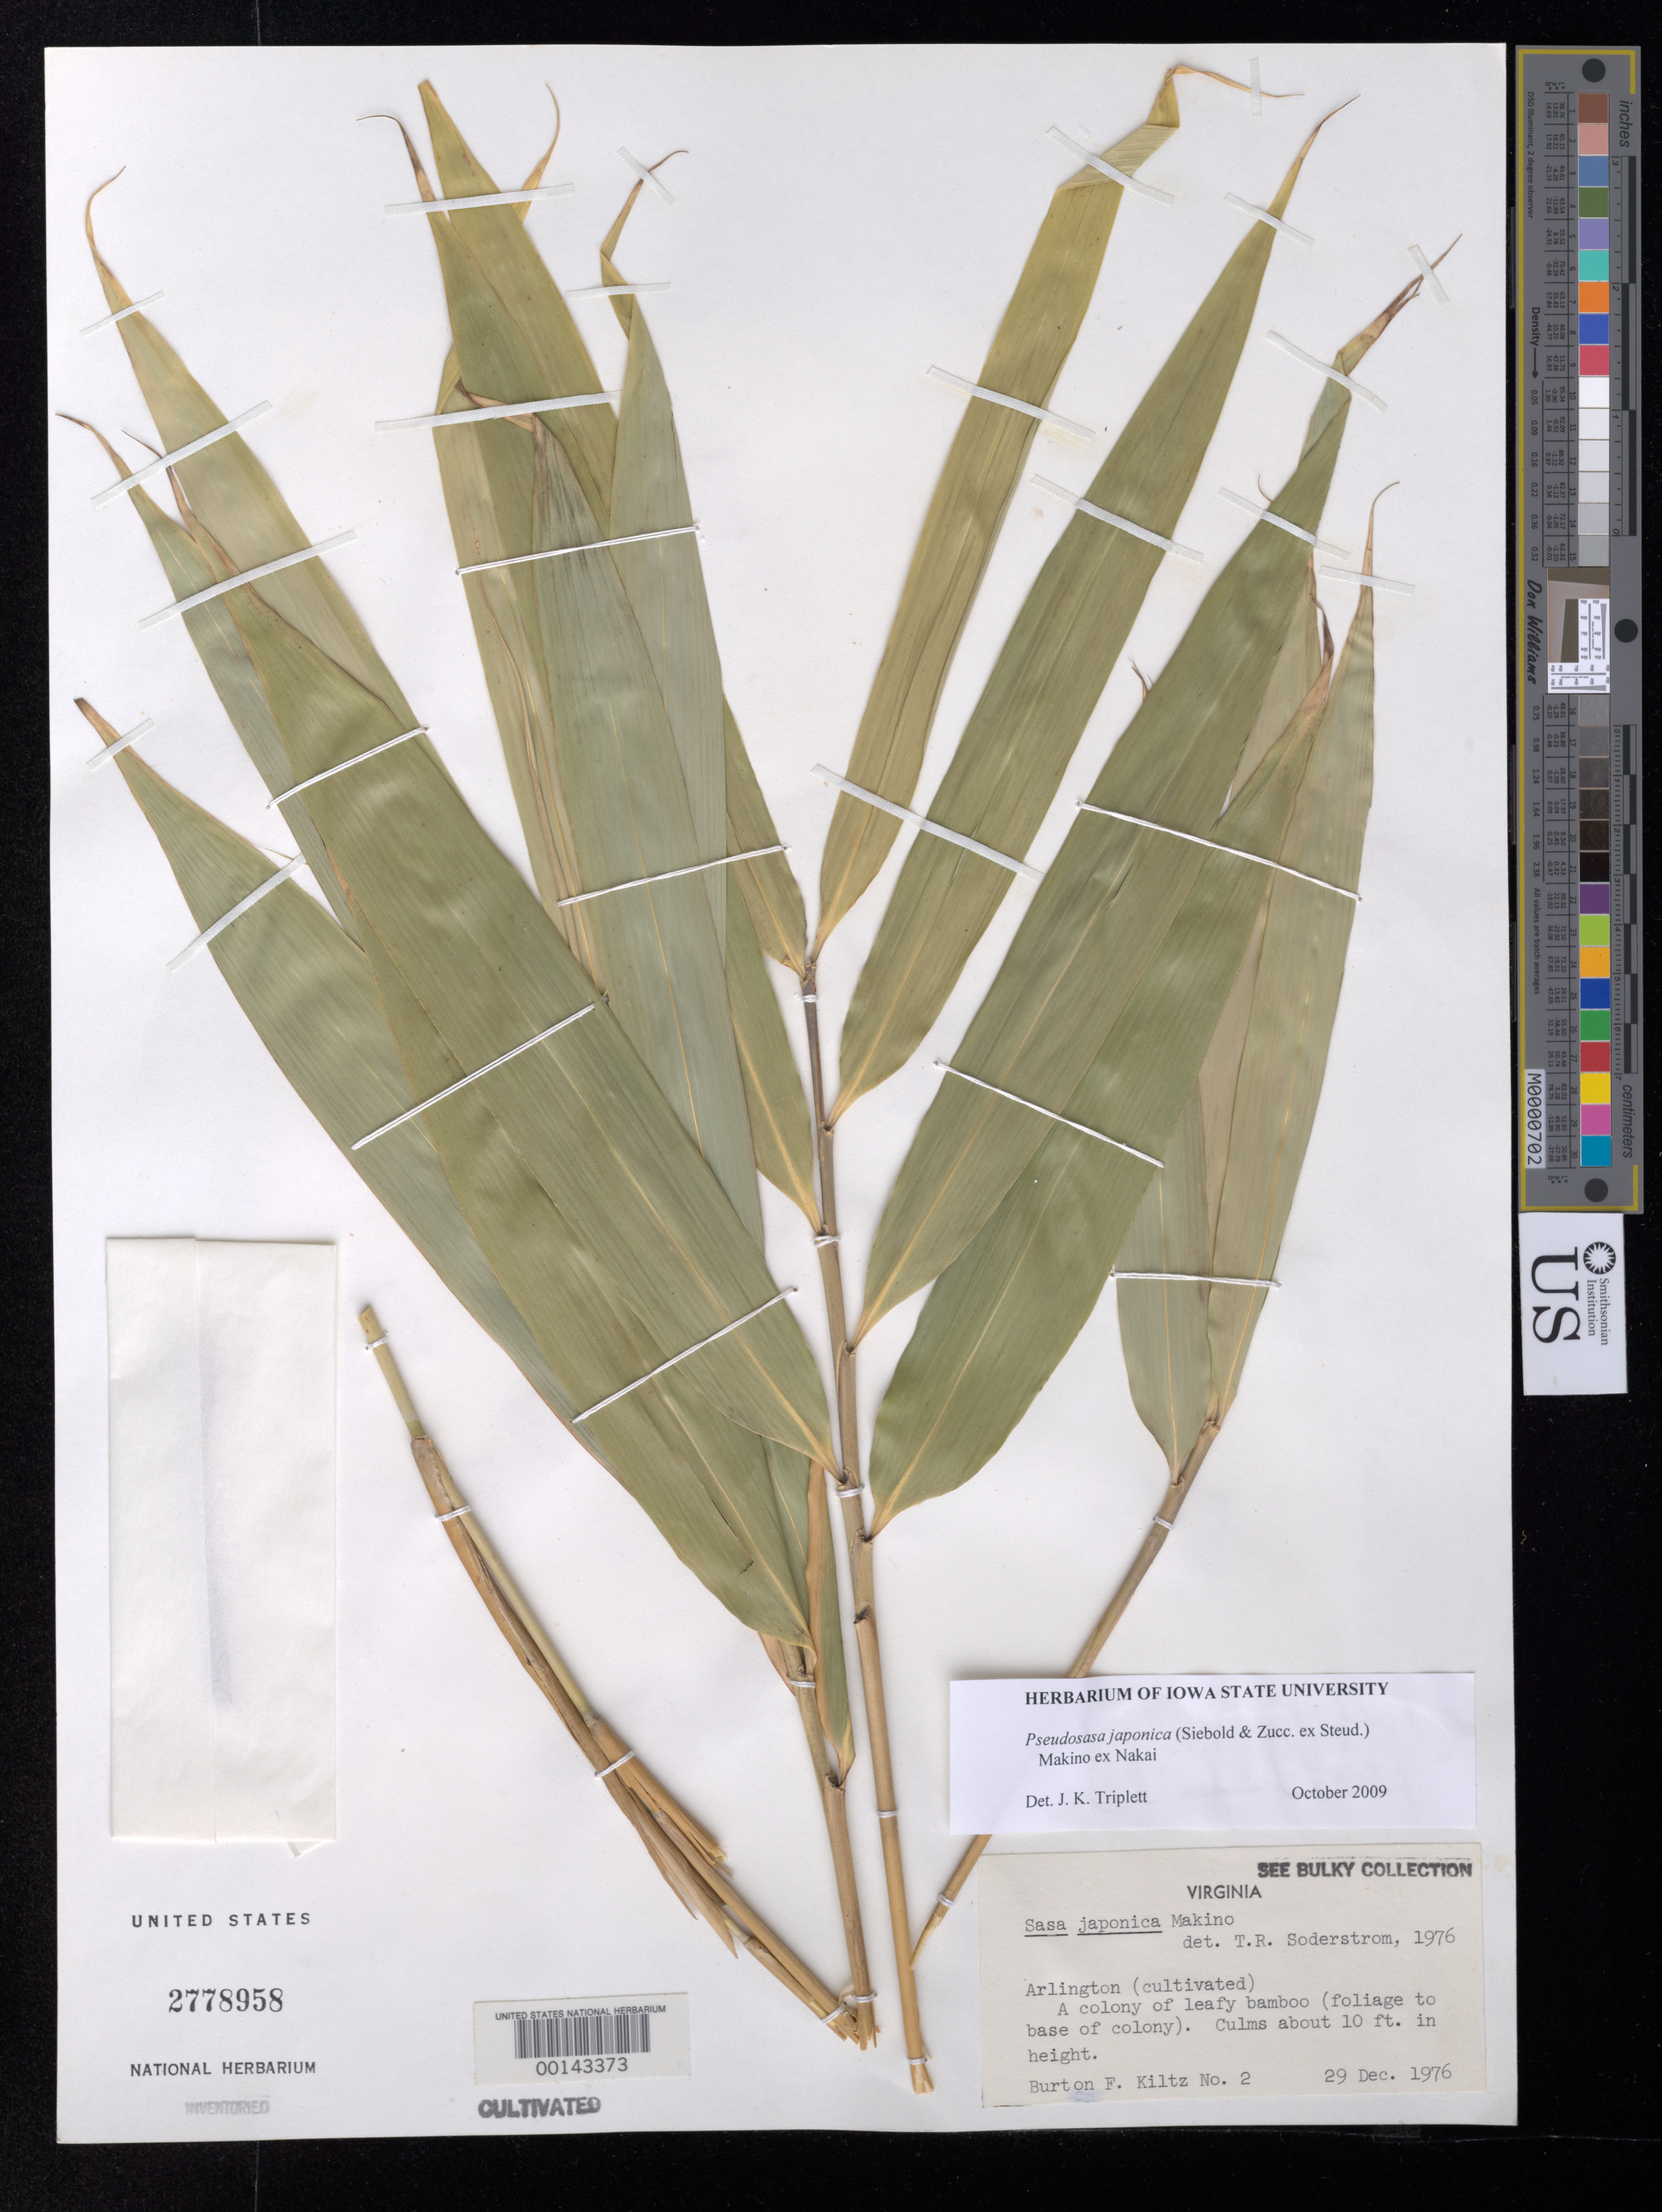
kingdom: Plantae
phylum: Tracheophyta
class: Liliopsida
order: Poales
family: Poaceae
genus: Pseudosasa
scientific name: Pseudosasa japonica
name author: (Siebold & Zucc. ex Steud.) Makino ex Nakai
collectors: B. Kiltz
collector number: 2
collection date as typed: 29 Dec 1976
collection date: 1976-12-29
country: United States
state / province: Virginia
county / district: Arlington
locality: Arlington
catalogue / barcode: US 2778958